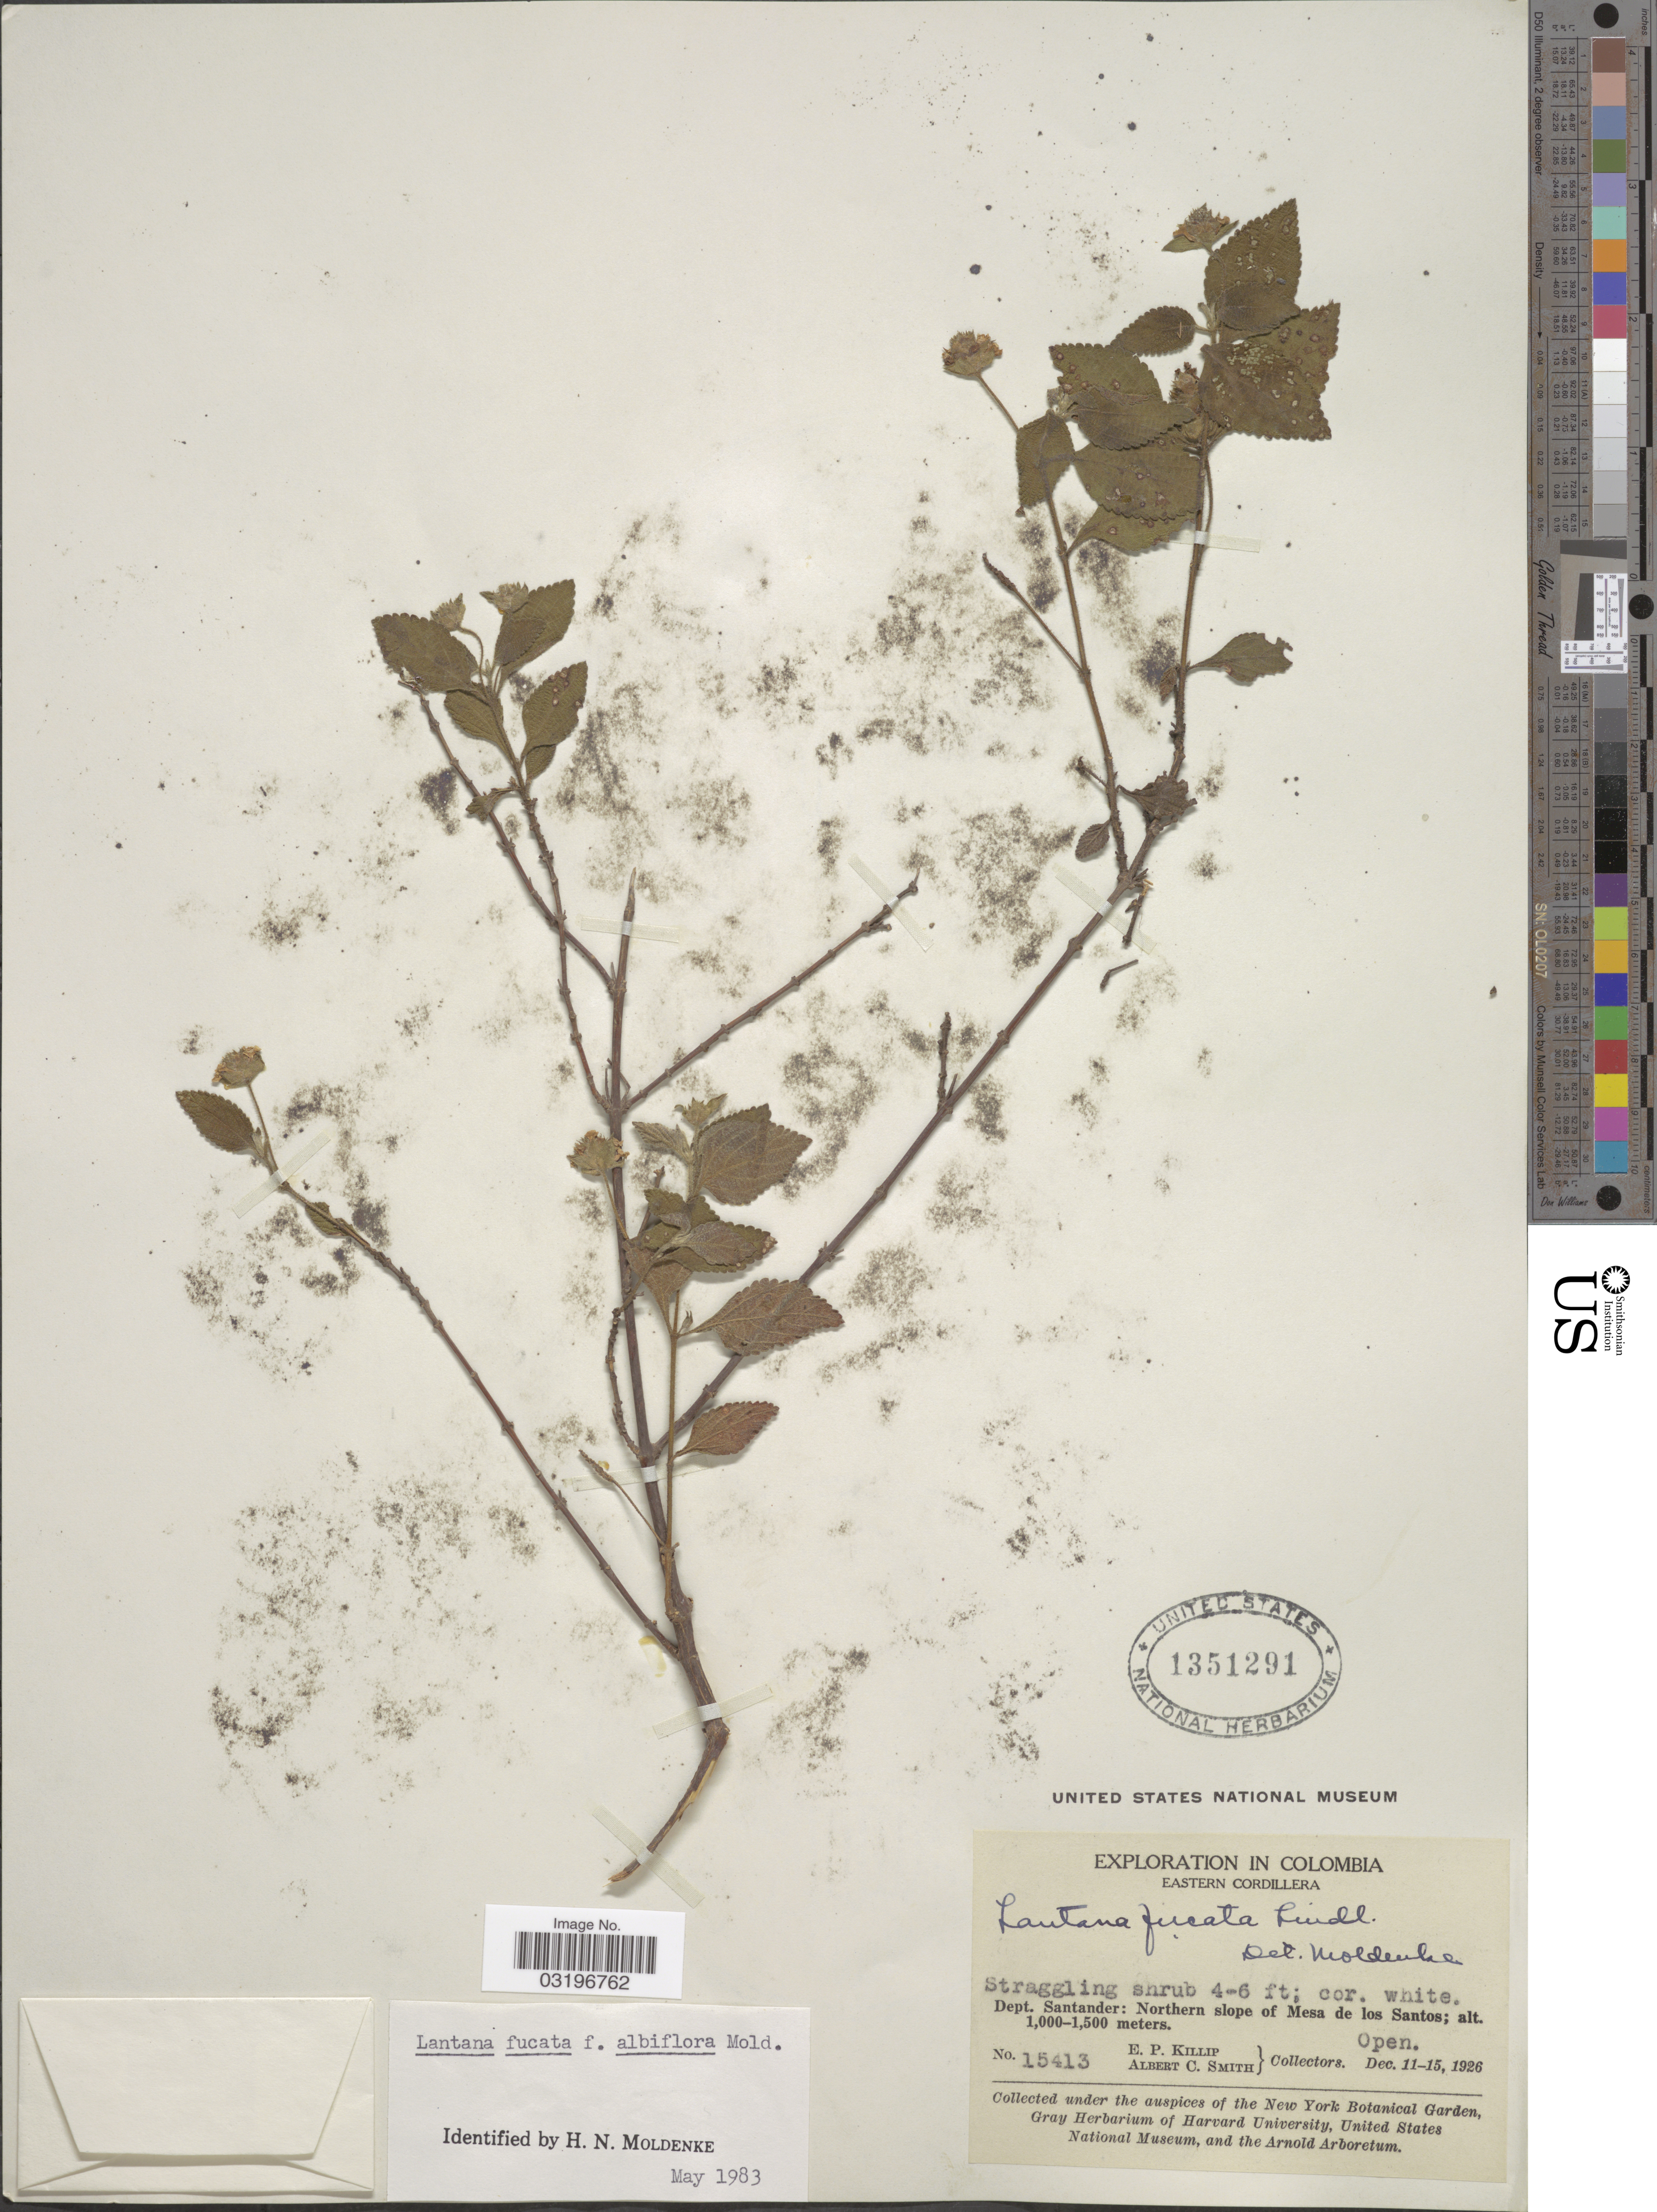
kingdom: Plantae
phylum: Tracheophyta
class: Magnoliopsida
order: Lamiales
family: Verbenaceae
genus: Lantana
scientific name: Lantana fucata f. albiflora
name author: Moldenke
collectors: E. P. Killip & A. C. Smith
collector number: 15413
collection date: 1926-12-11/1926-12-15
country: Colombia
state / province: Santander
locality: Eastern Cordillera. Dept. Santander: Northern slope of Mesa de los Santos.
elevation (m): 1000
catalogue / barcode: US 1351291